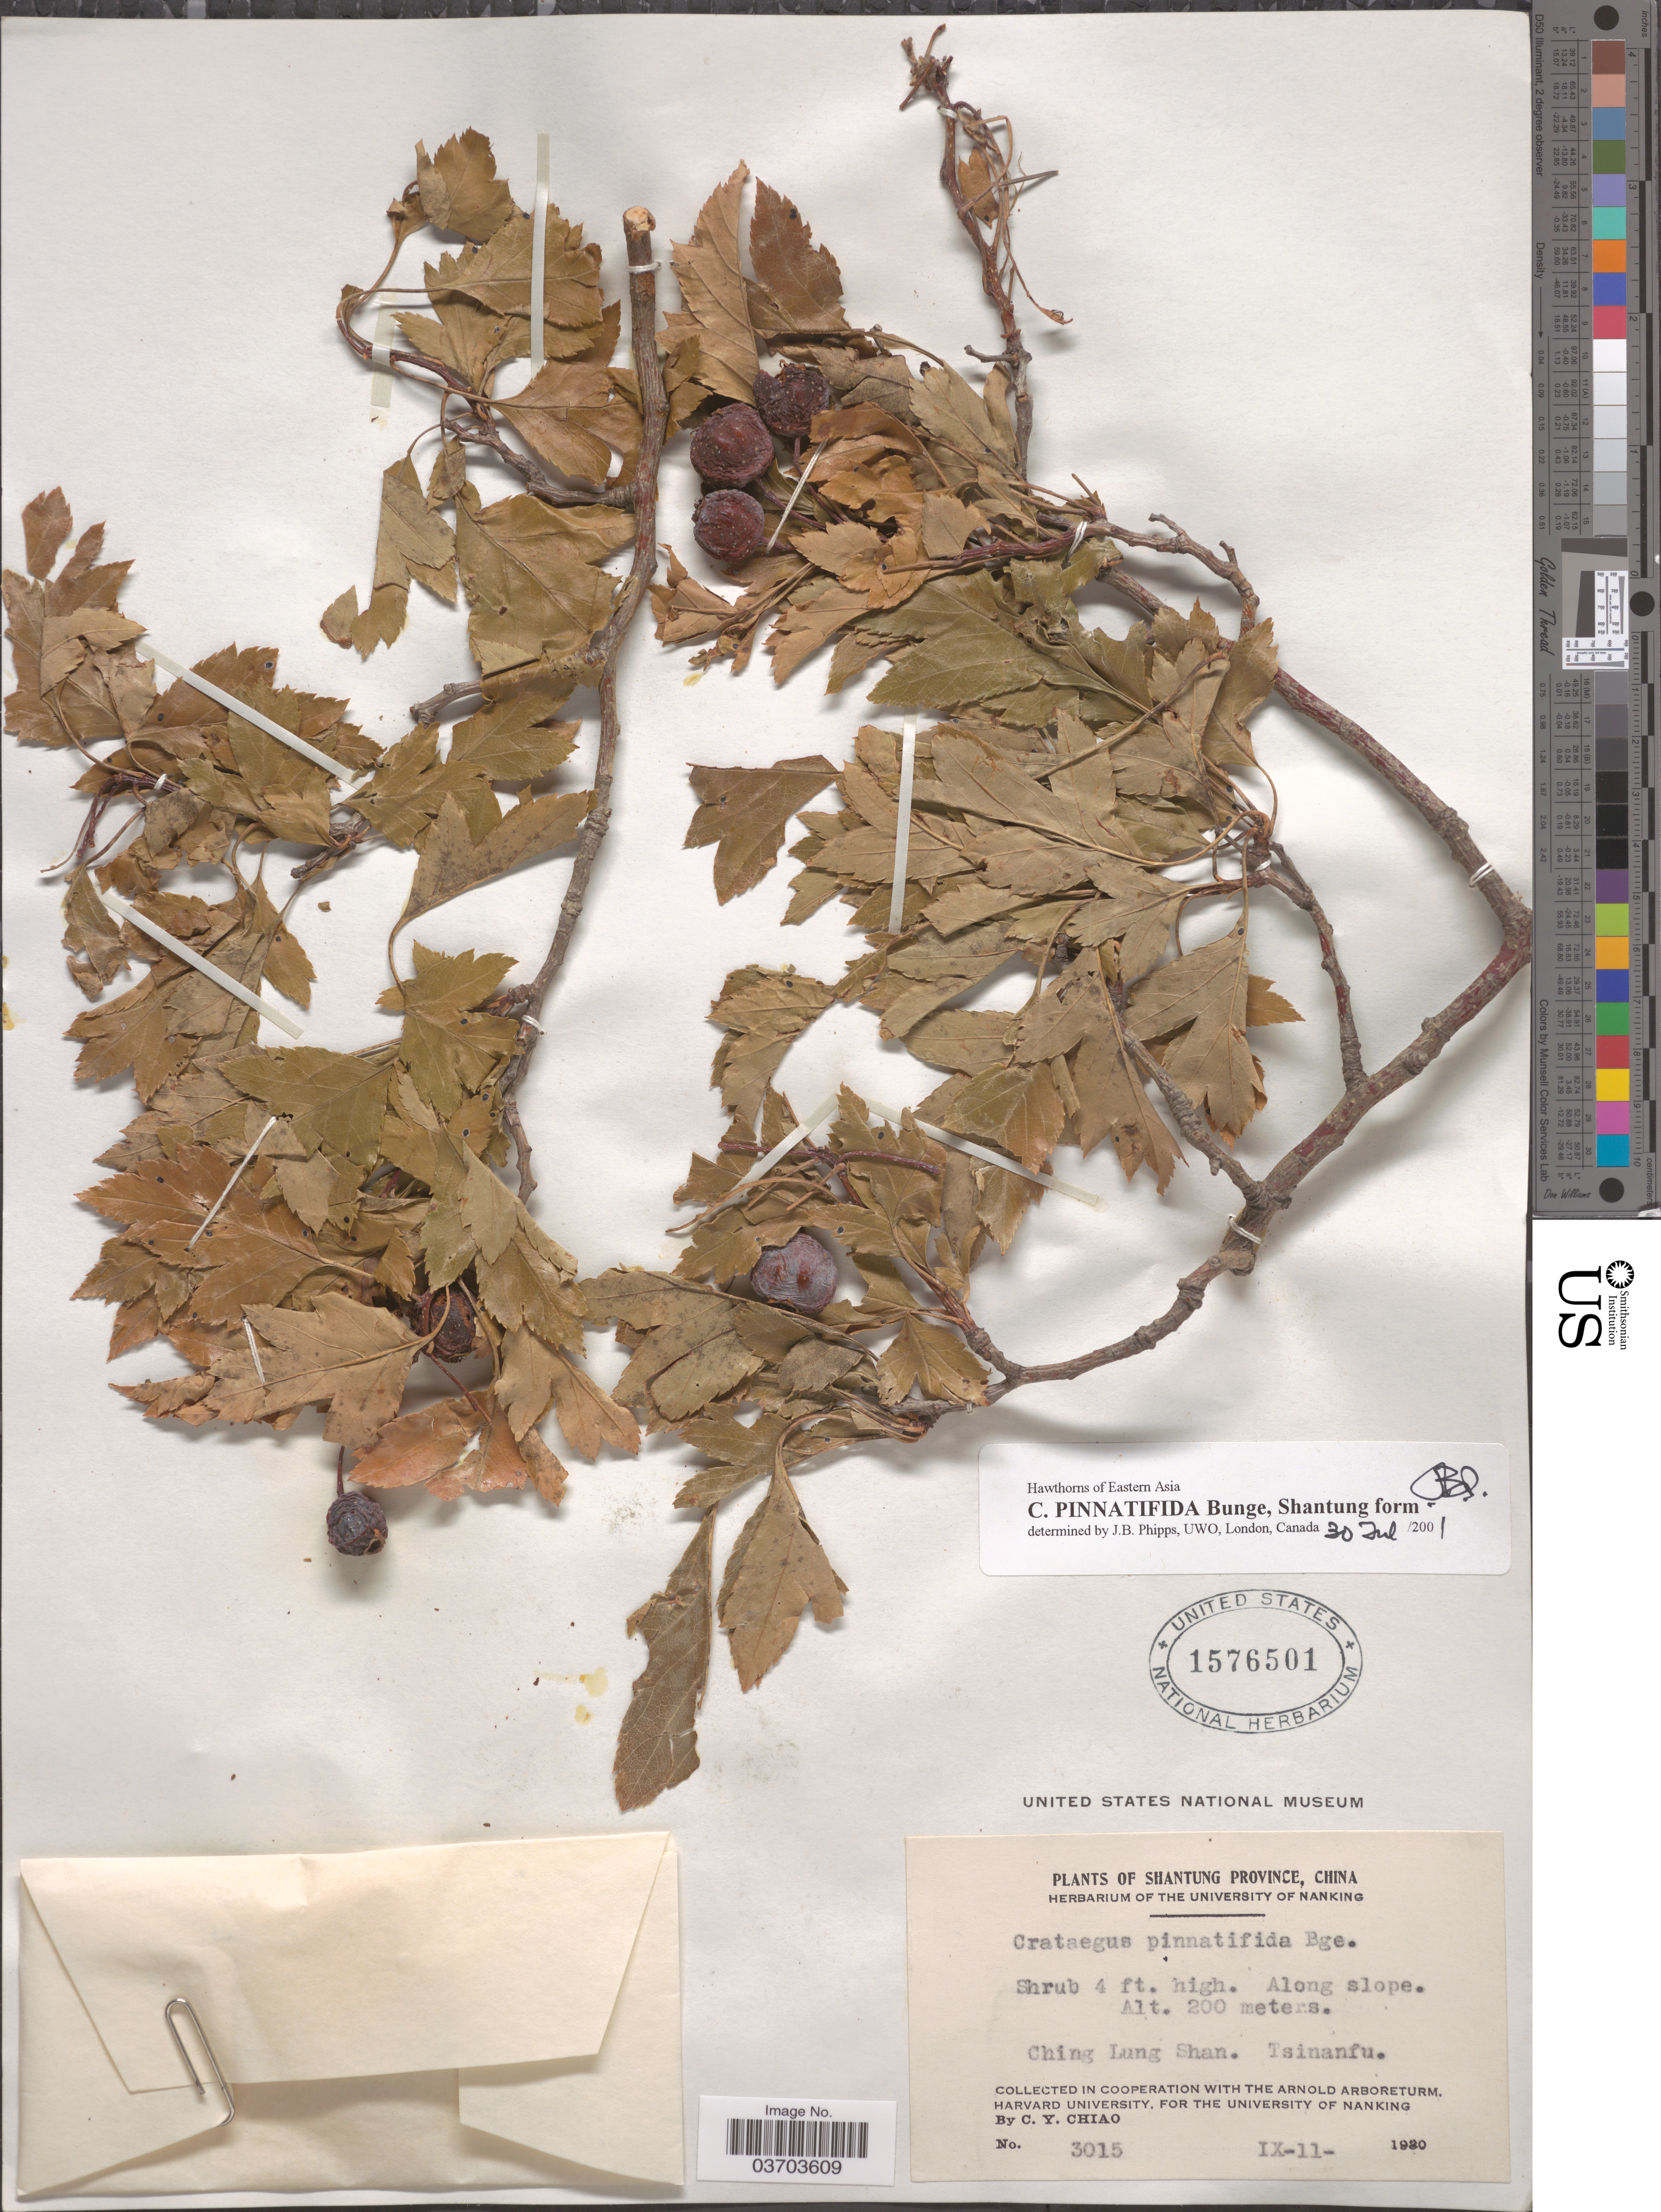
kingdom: Plantae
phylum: Tracheophyta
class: Magnoliopsida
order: Rosales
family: Rosaceae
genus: Crataegus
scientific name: Crataegus pinnatifida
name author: Bunge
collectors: C. Y. Chiao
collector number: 3015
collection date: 1930-09-11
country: China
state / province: Shandong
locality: Shantung Province. Ching Lung Shan. Tsinanfu.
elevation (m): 200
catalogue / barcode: US 1576501